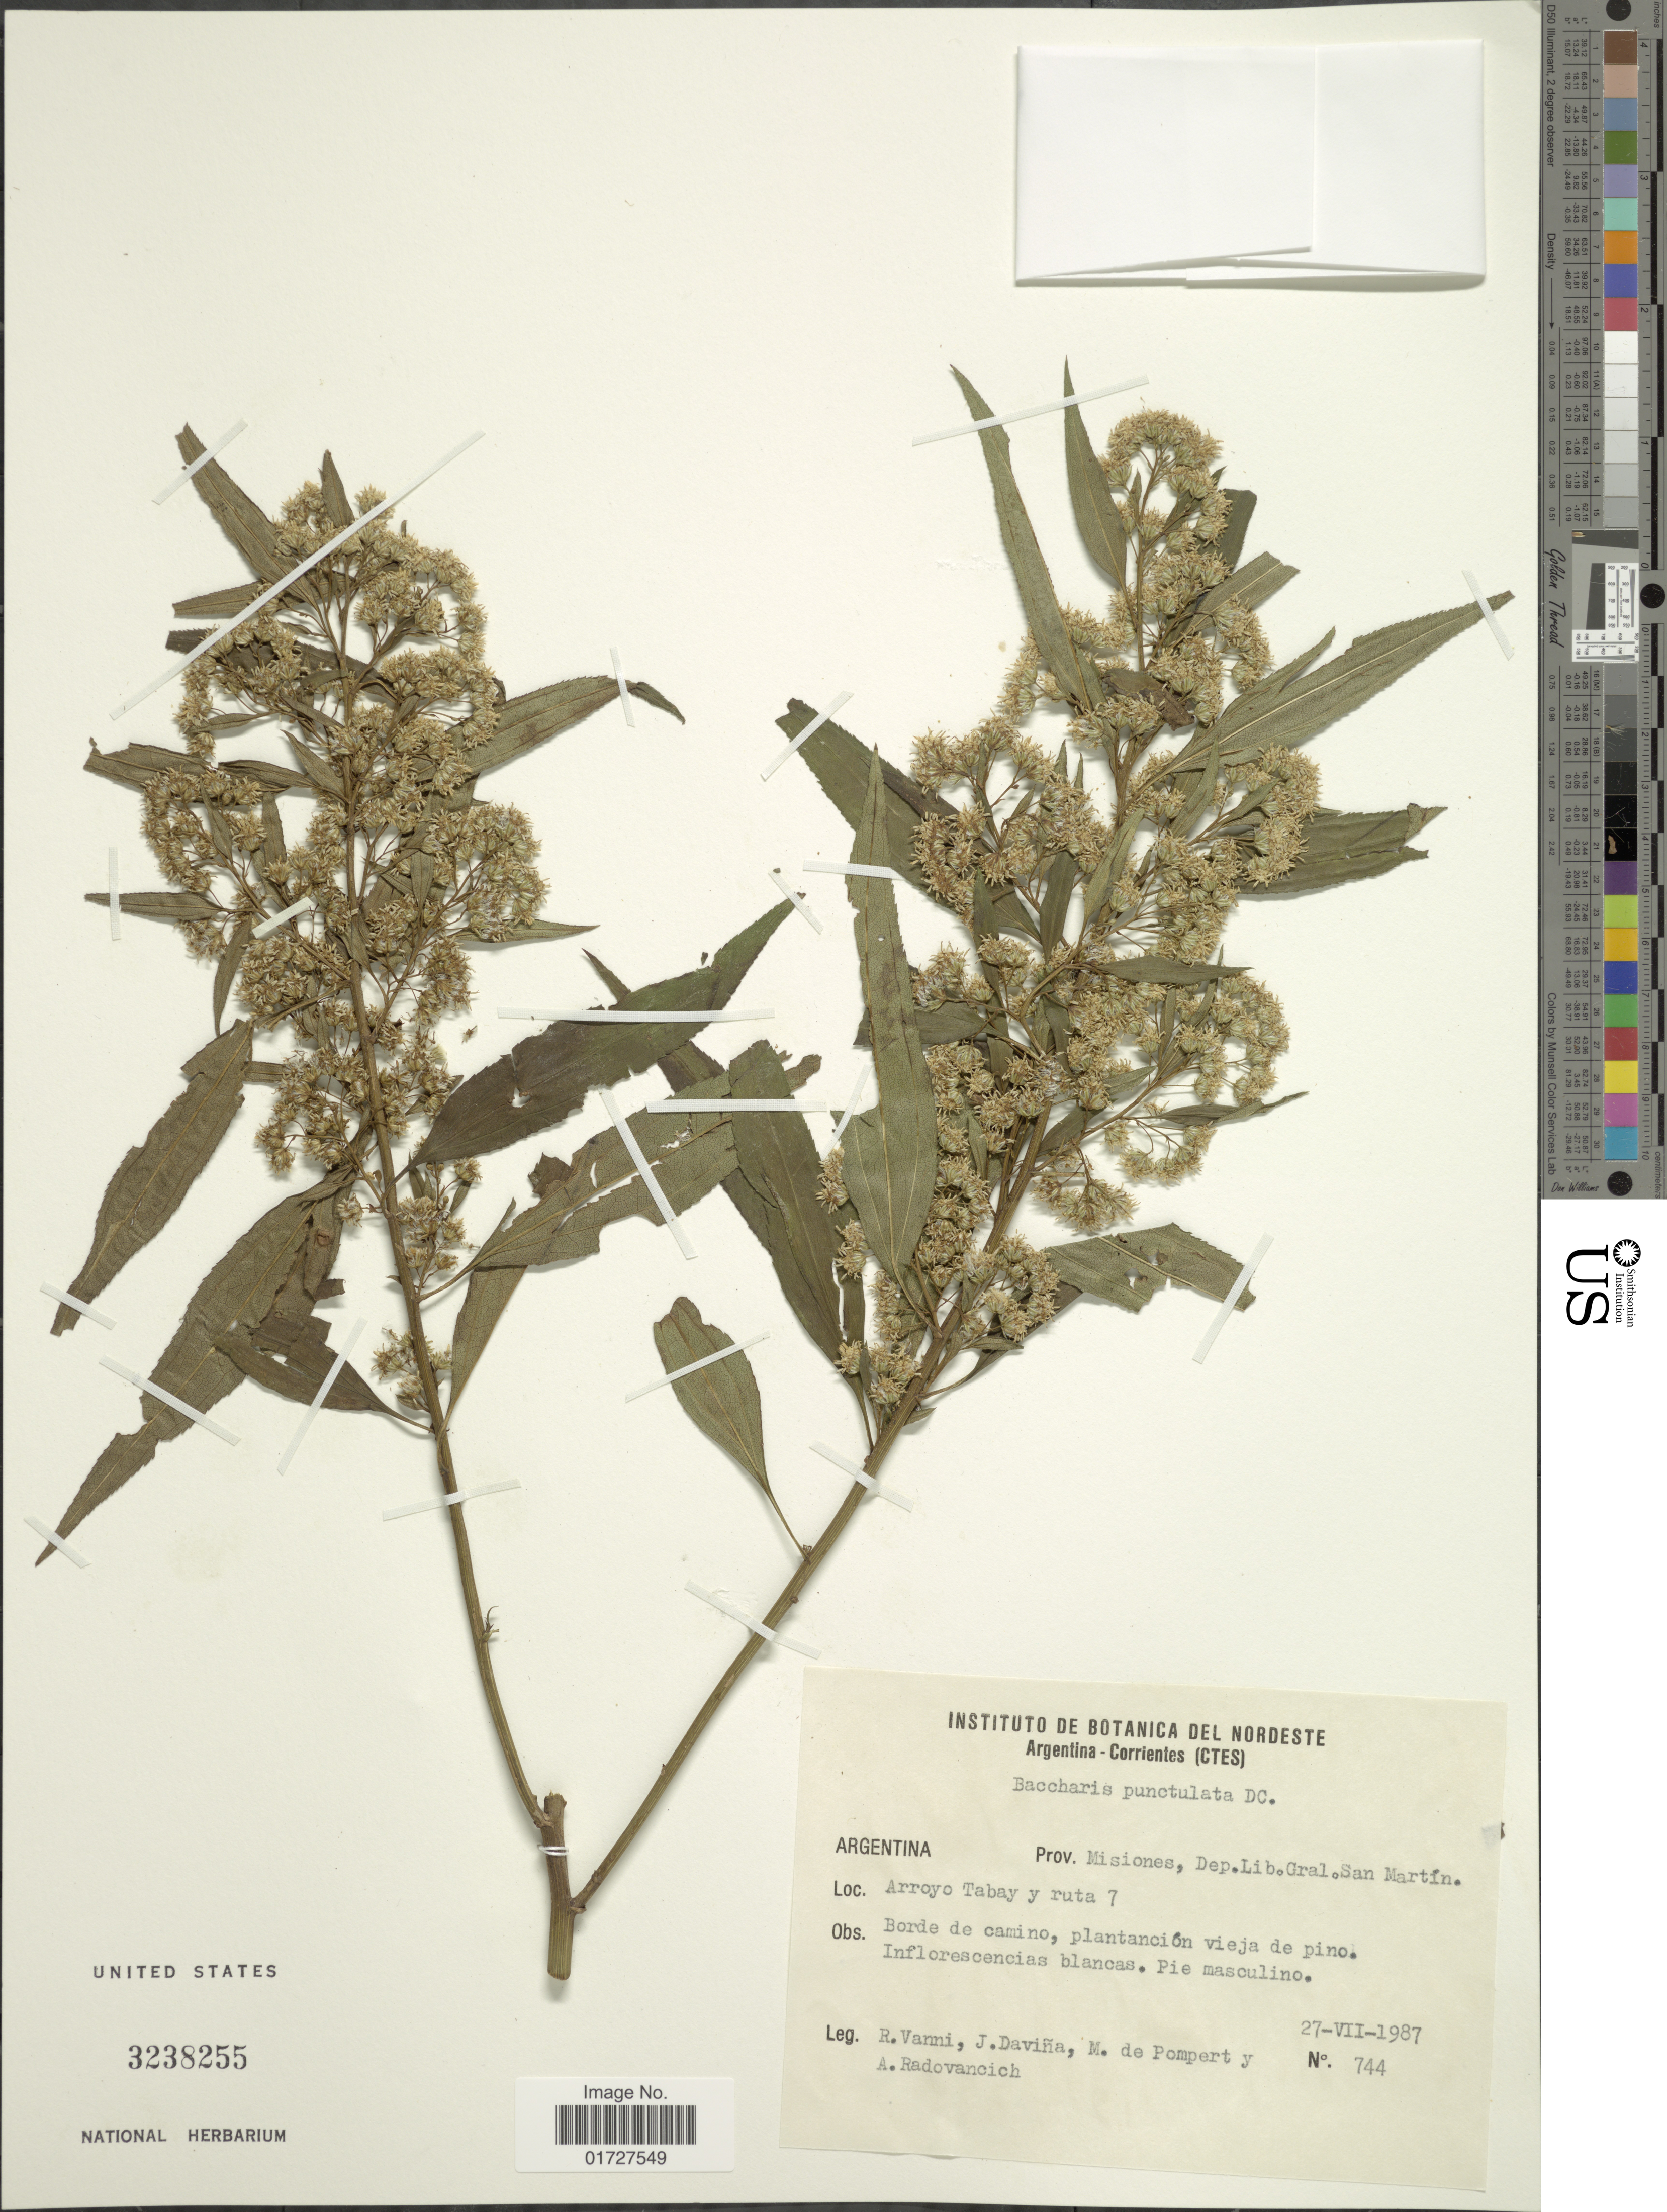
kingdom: Plantae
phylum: Tracheophyta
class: Magnoliopsida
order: Asterales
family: Asteraceae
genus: Baccharis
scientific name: Baccharis oxyodonta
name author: (DC.) Baker in Mart.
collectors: R. Vanni, J. Daviña, M. de Pompert & A. Radovancich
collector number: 744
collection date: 1987-07-27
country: Argentina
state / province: Misiones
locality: Dep. Lib. Gral. San Martin., Arroyo Tabay y ruta 7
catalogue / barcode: US 3238255